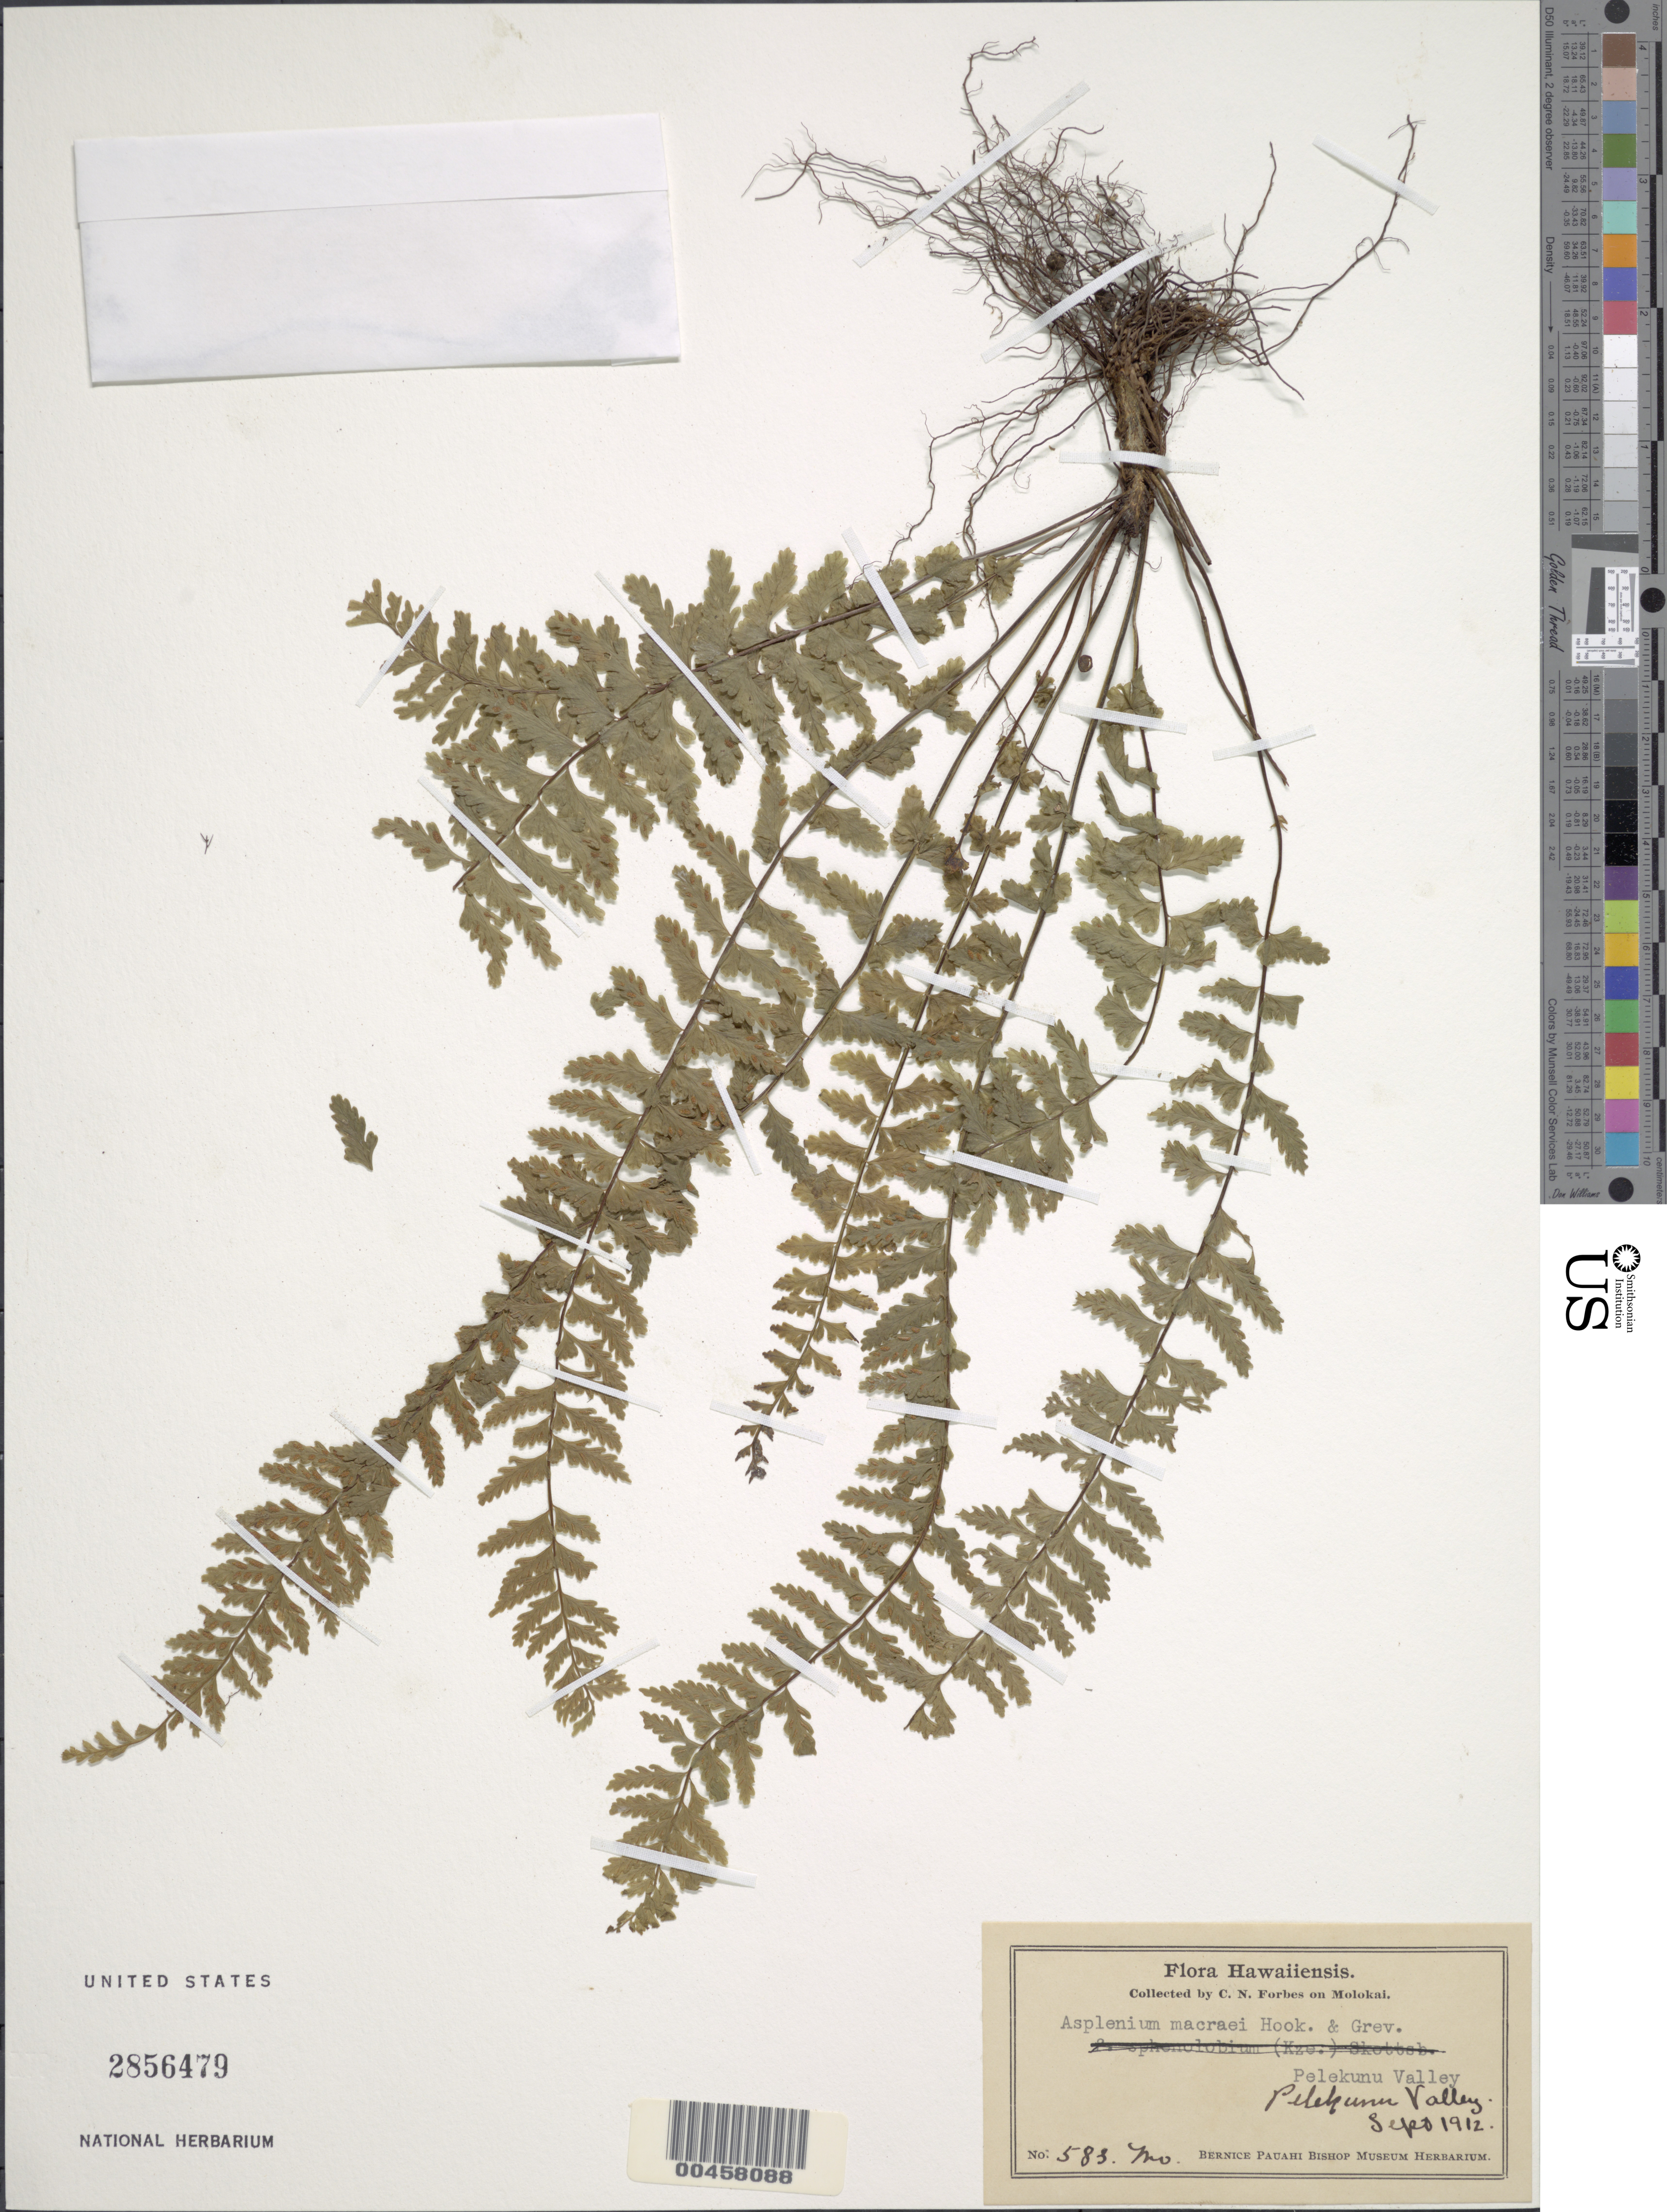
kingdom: Plantae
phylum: Tracheophyta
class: Polypodiopsida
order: Polypodiales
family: Aspleniaceae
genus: Asplenium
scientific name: Asplenium macraei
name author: Hook. & Grev.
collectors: C. N. Forbes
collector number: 583.Mo.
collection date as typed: Sep 1912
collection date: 1912-09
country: United States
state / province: Hawaii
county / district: Maui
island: Moloka'i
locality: Pelekunu Valley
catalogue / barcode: US 2856479